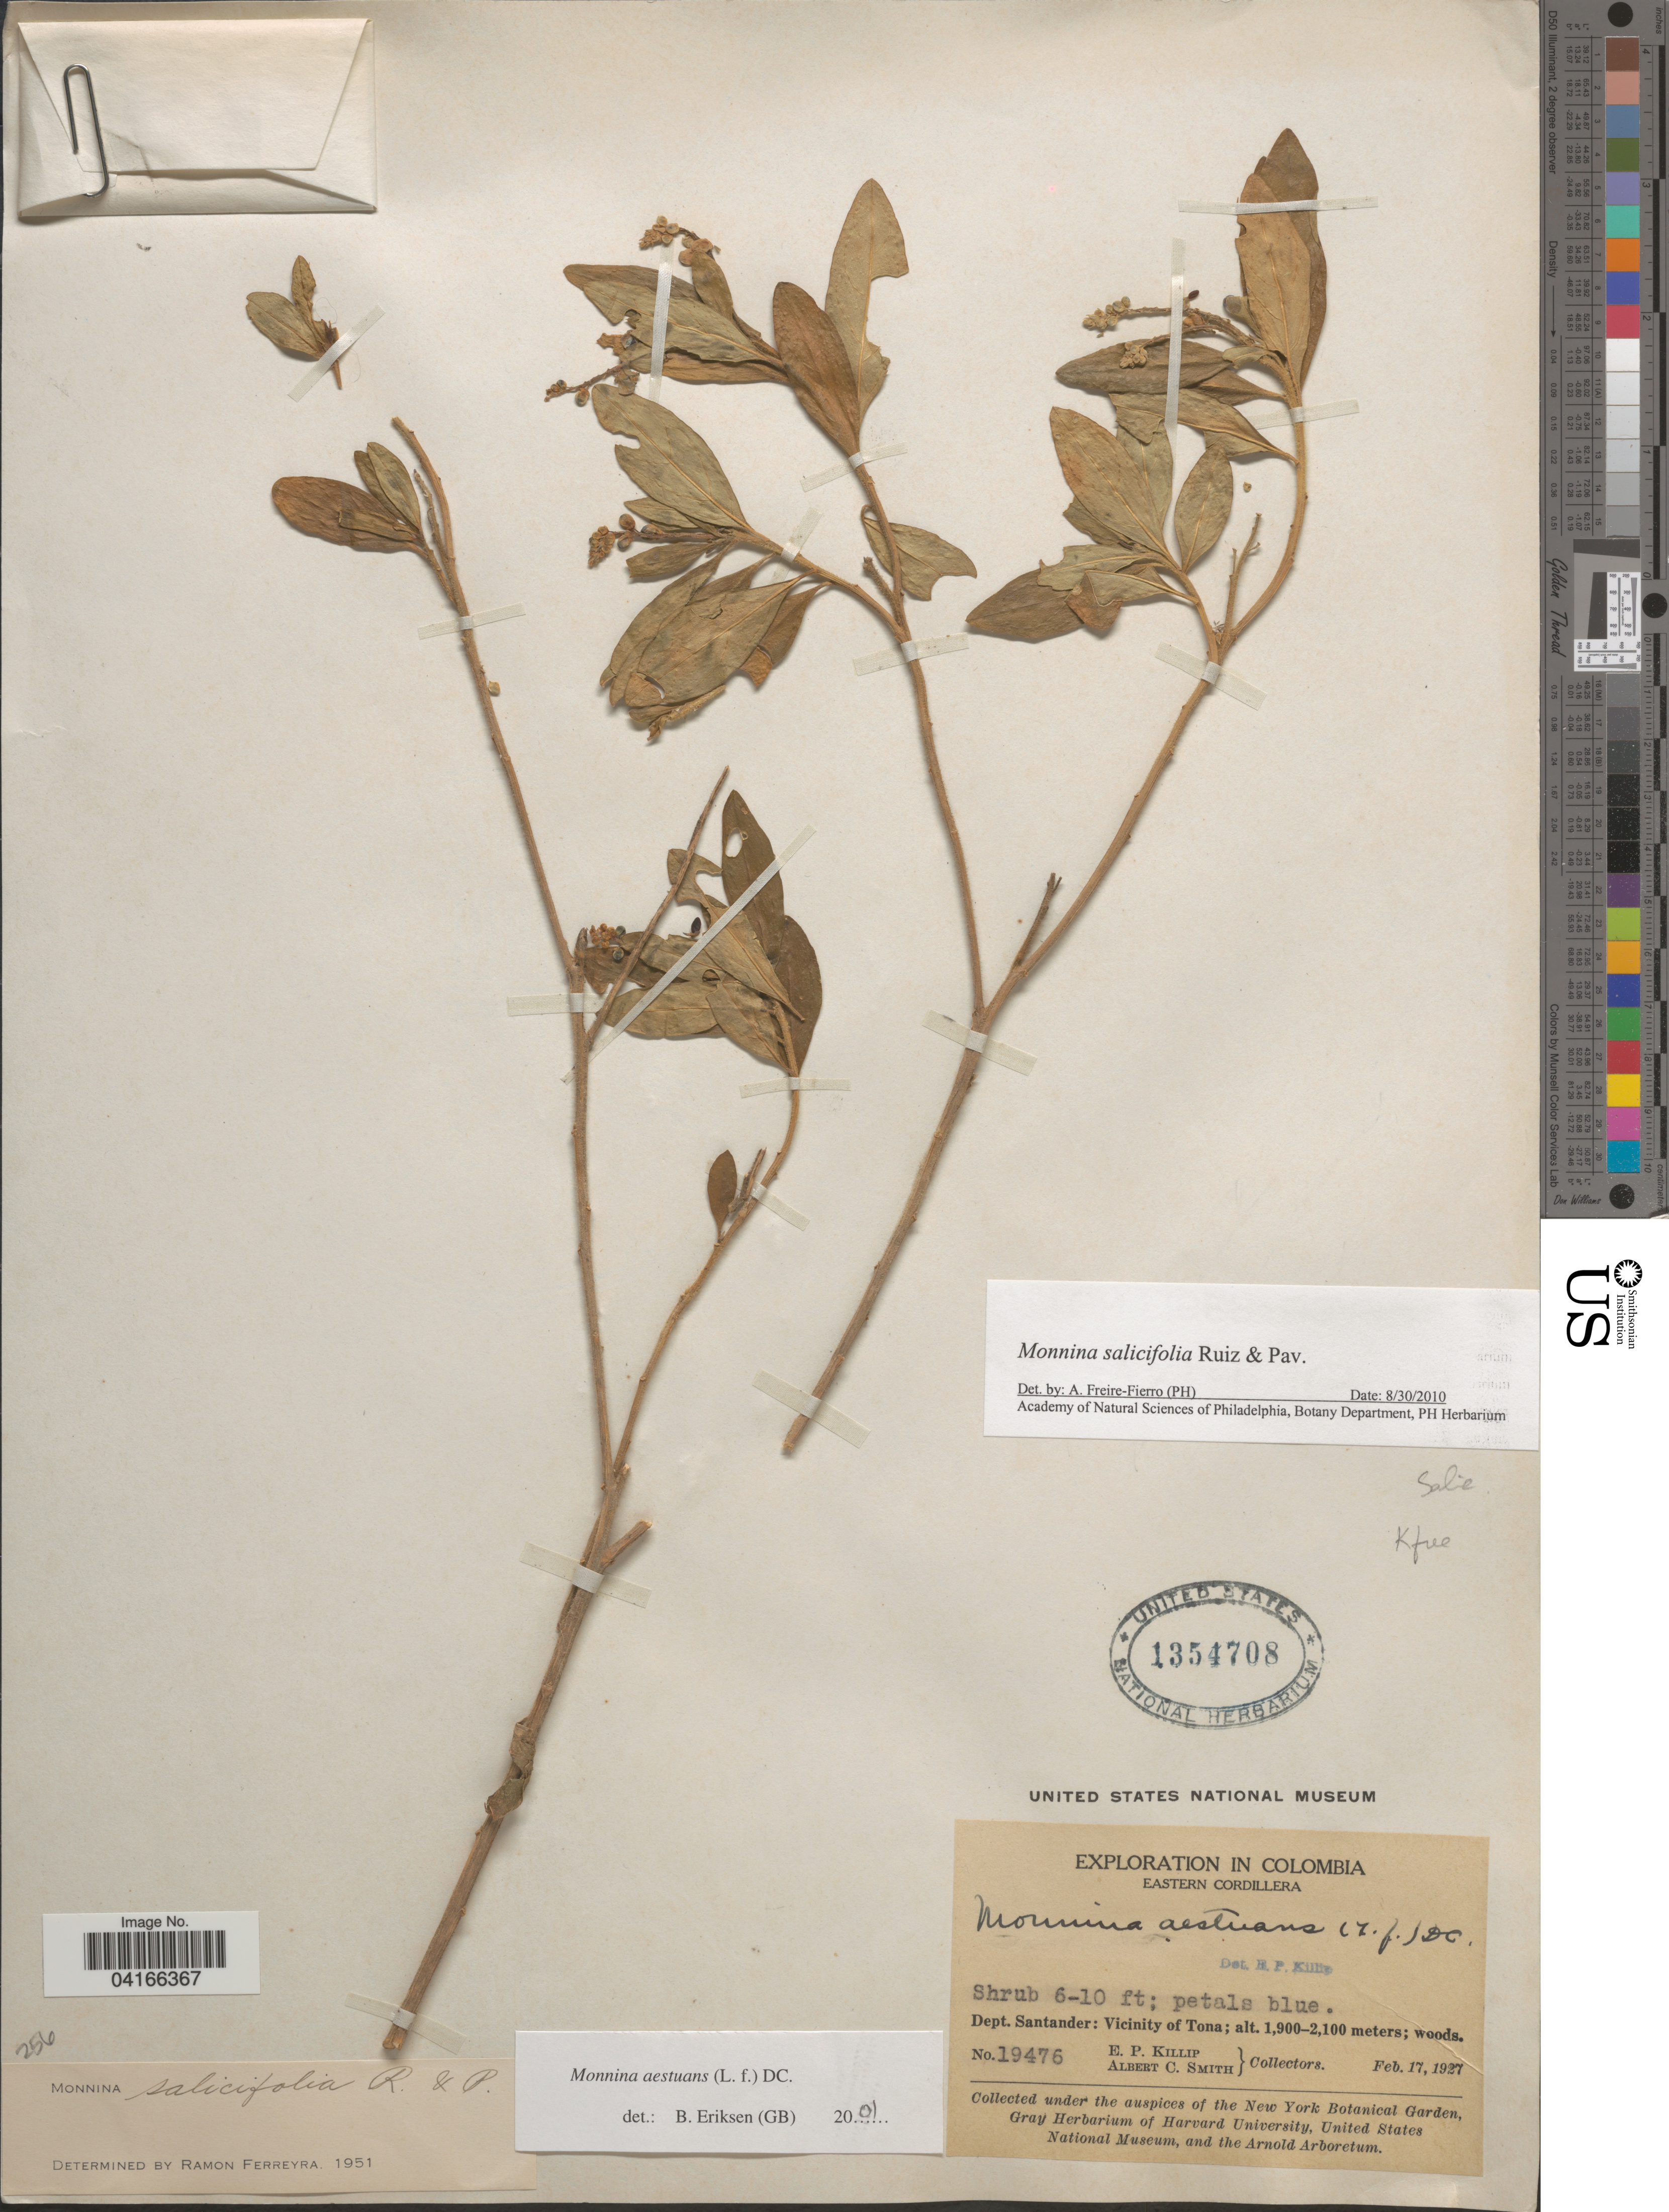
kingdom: Plantae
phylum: Tracheophyta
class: Magnoliopsida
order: Fabales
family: Polygalaceae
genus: Monnina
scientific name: Monnina salicifolia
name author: Ruiz & Pav.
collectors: E. P. Killip & A. C. Smith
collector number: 19476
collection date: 1927-02-17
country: Colombia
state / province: Santander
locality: Exploration in Colombia. Eastern Cordillera. Dept. Santander: Vicinity of Tona.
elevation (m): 1900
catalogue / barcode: US 1354708